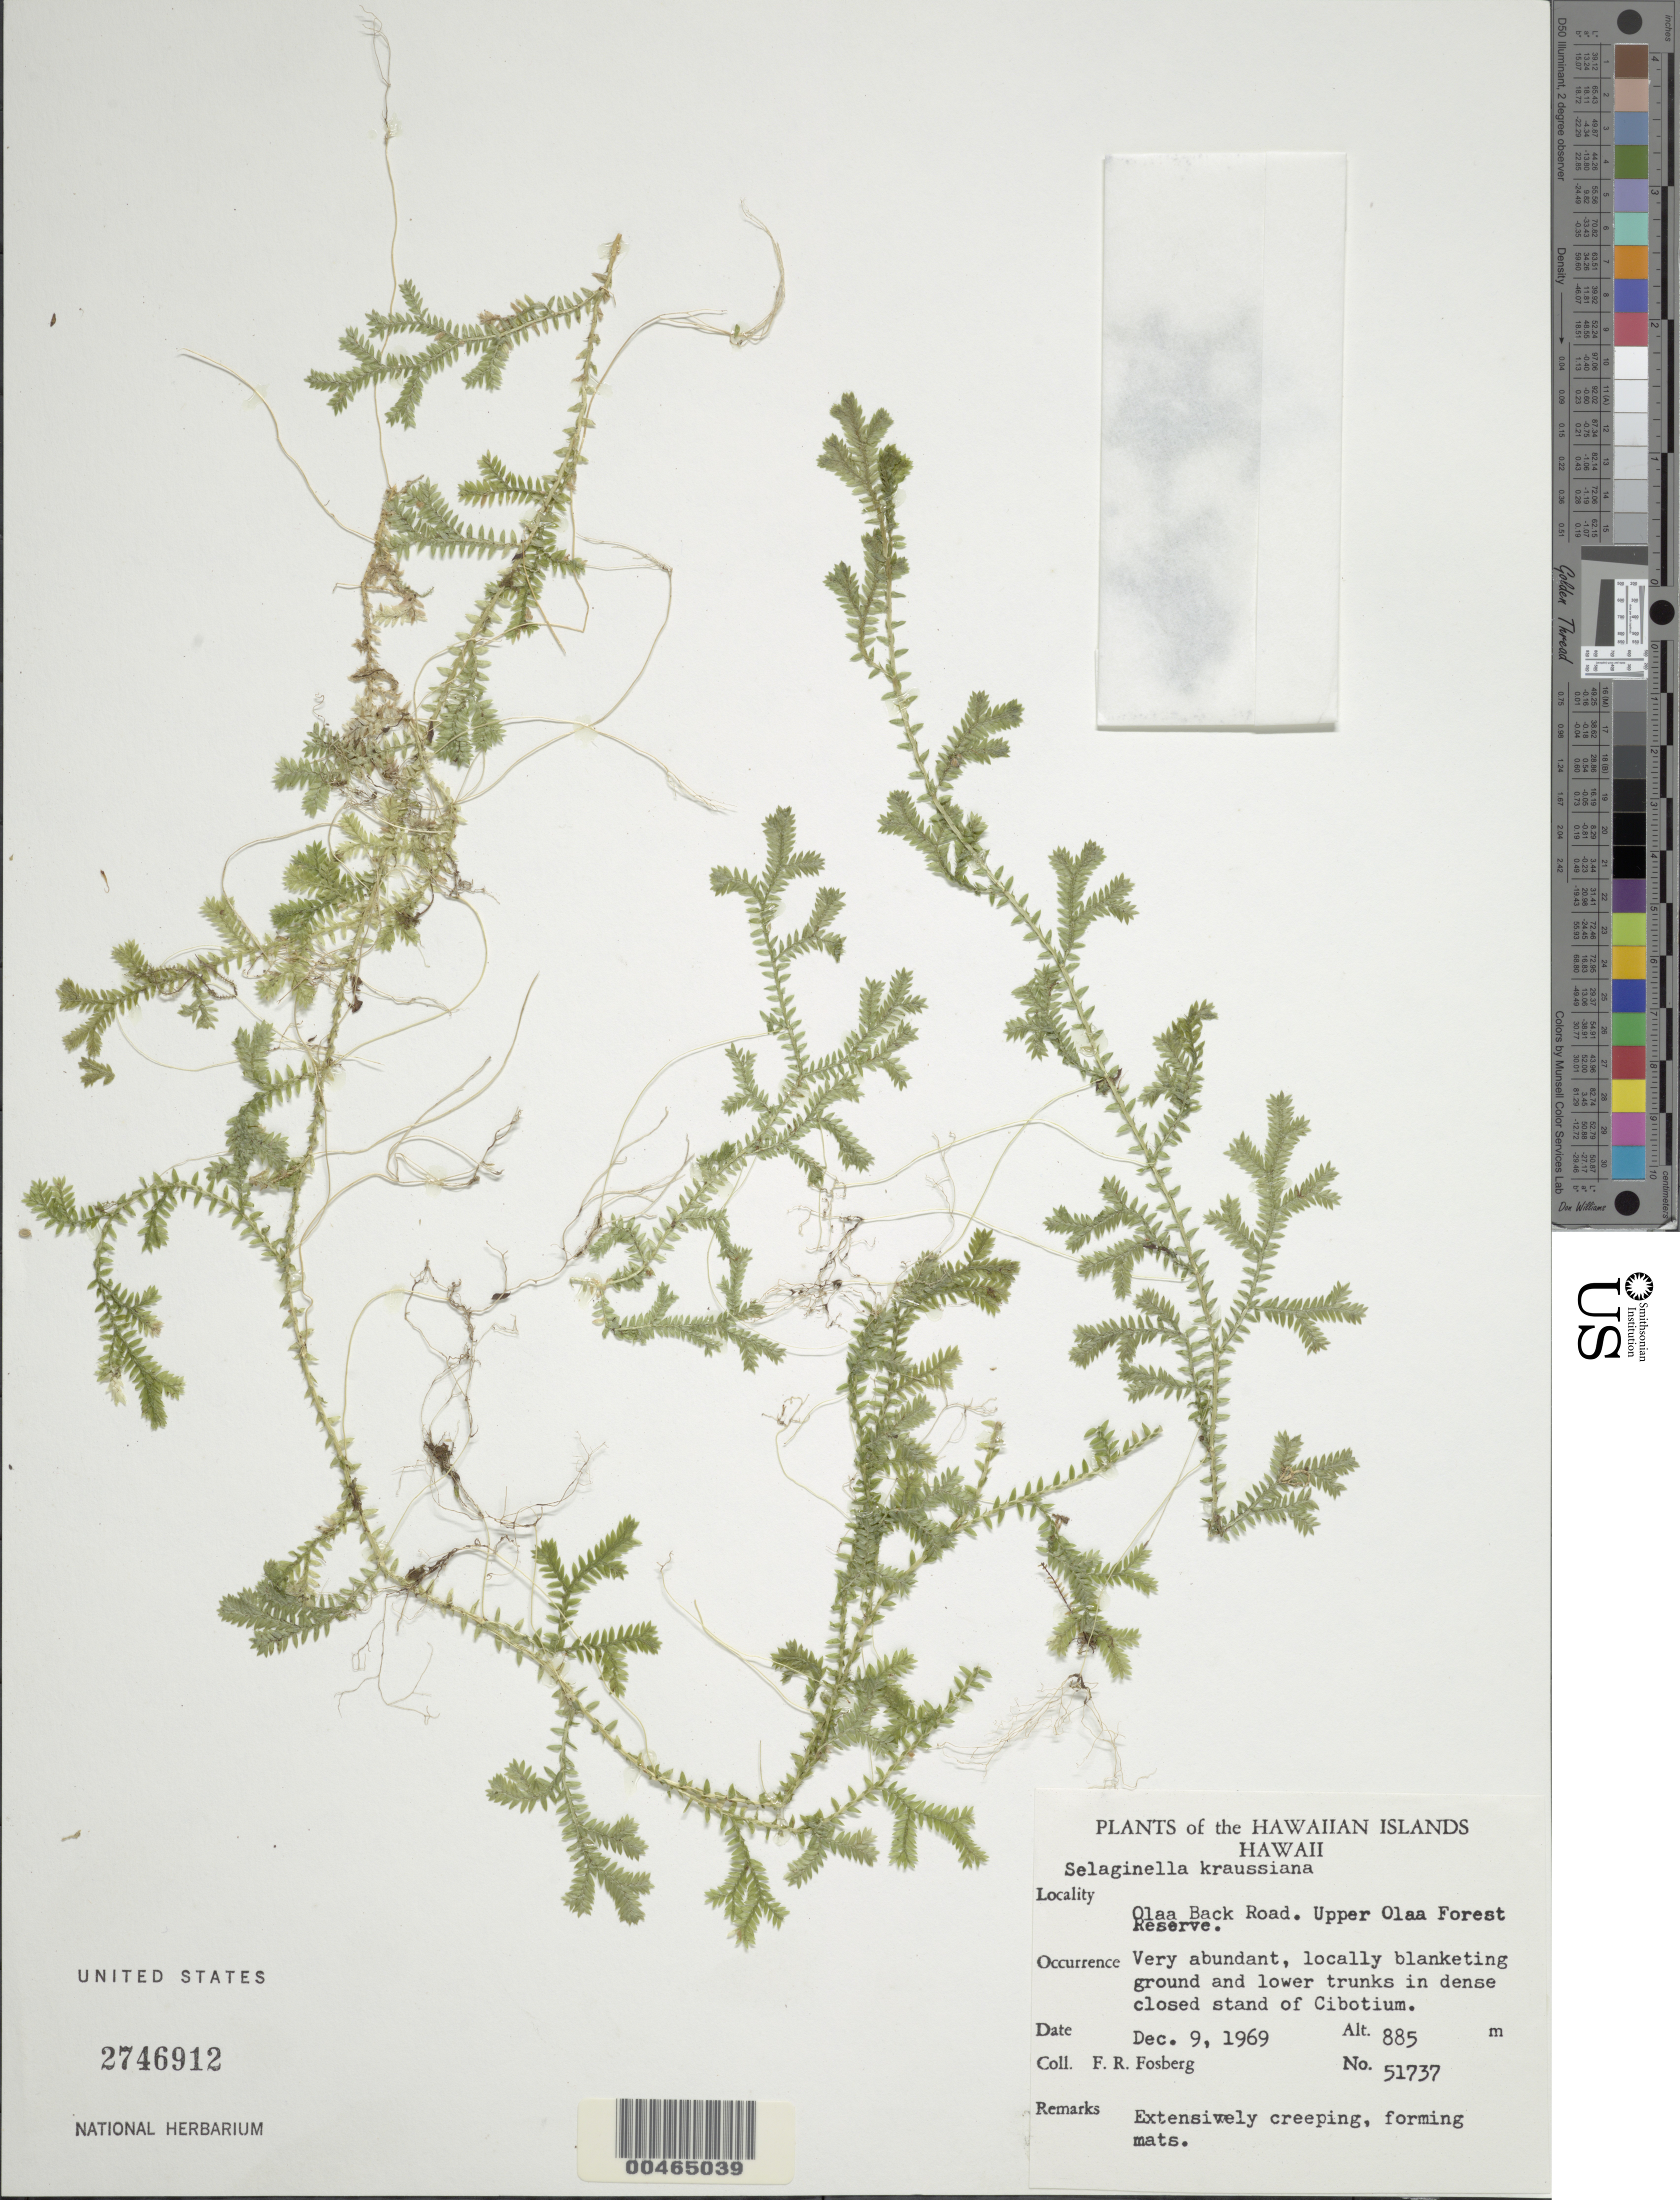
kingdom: Plantae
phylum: Tracheophyta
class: Lycopodiopsida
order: Selaginellales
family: Selaginellaceae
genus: Selaginella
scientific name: Selaginella kraussiana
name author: (Kunze) A. Braun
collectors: F. R. Fosberg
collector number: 51737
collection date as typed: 9 Dec 1969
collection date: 1969-12-09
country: United States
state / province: Hawaii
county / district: Hawaii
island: Hawaii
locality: Olaa Back Road, Upper Olaa Forest Reserve.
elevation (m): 885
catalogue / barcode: US 2746912